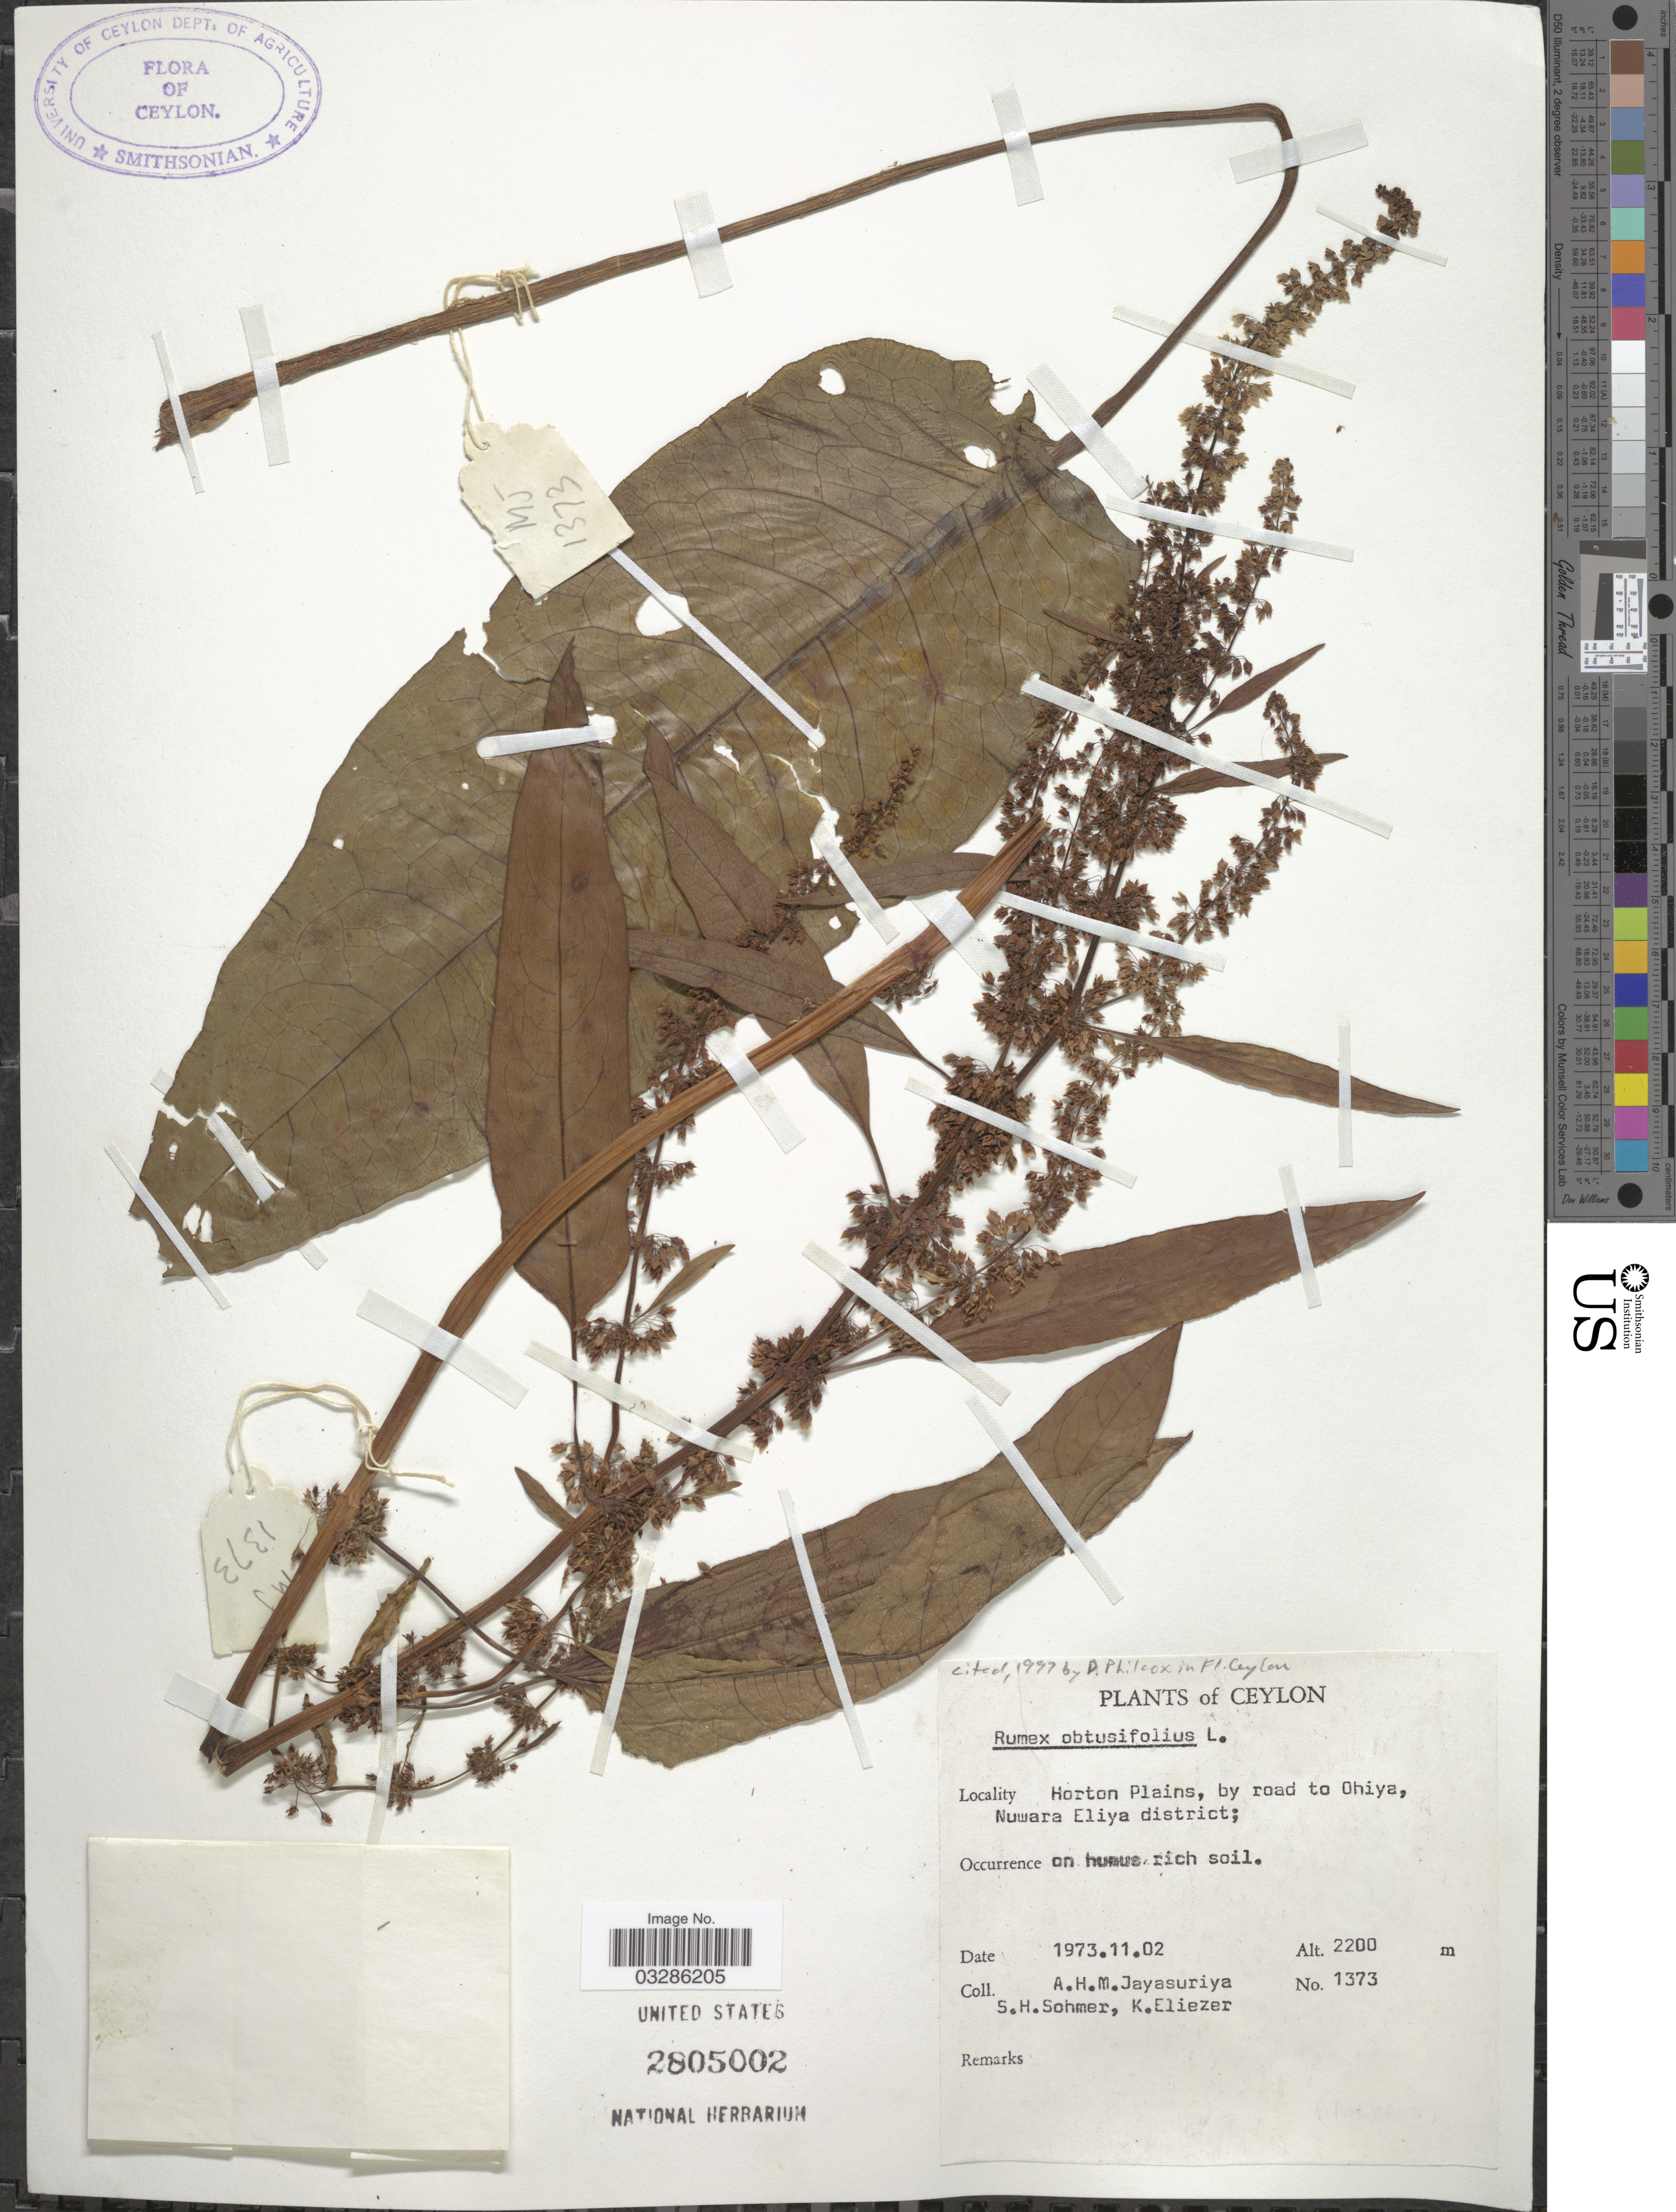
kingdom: Plantae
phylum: Tracheophyta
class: Magnoliopsida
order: Caryophyllales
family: Polygonaceae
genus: Rumex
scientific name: Rumex obtusifolius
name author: L.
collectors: A. H. Jayasuriya, S. H. Sohmer & K. Eliezer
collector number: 1373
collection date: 1973-11-02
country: Sri Lanka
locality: Ceylon. Horton Plains, by road to Ohiya, Nuwara Eliya district.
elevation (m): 2200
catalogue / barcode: US 2805002